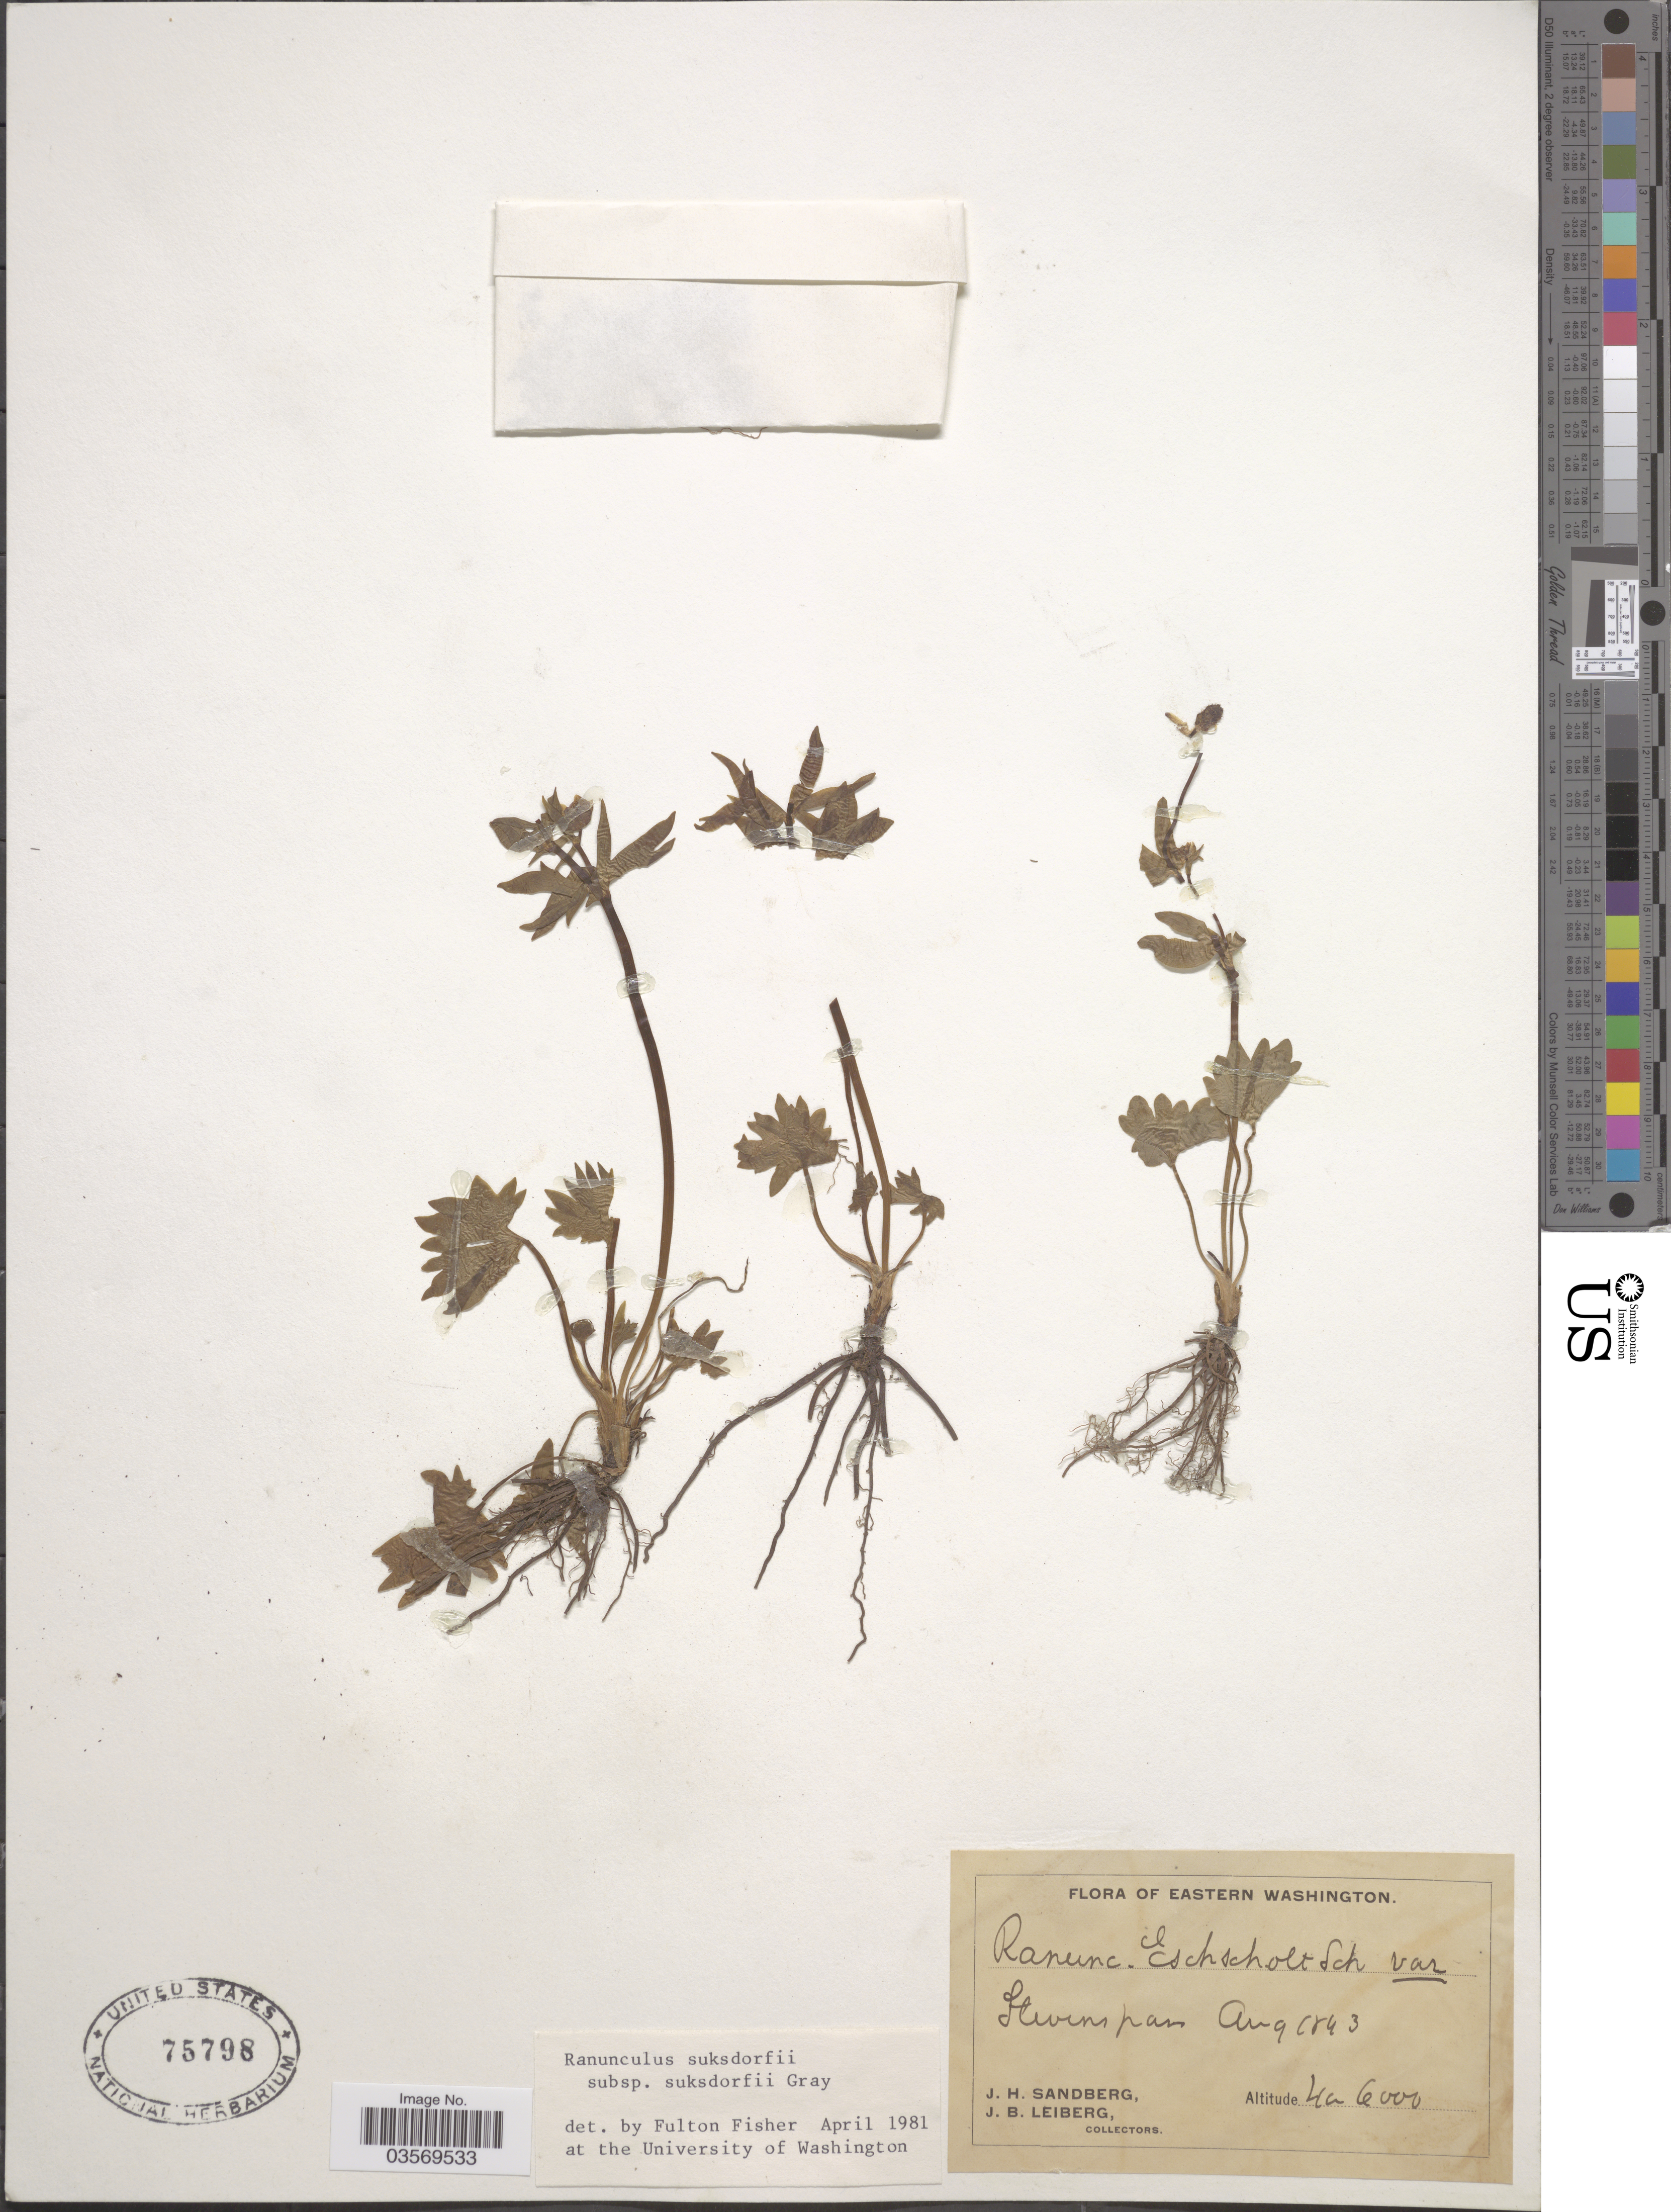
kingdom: Plantae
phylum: Tracheophyta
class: Magnoliopsida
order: Ranunculales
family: Ranunculaceae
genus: Ranunculus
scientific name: Ranunculus suksdorfii var. suksdorfii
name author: A. Gray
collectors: J. H. Sandberg & J. B. Leiberg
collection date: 1843-08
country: United States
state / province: Washington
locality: Eastern Washington. Stevens Pass.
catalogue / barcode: US 75798